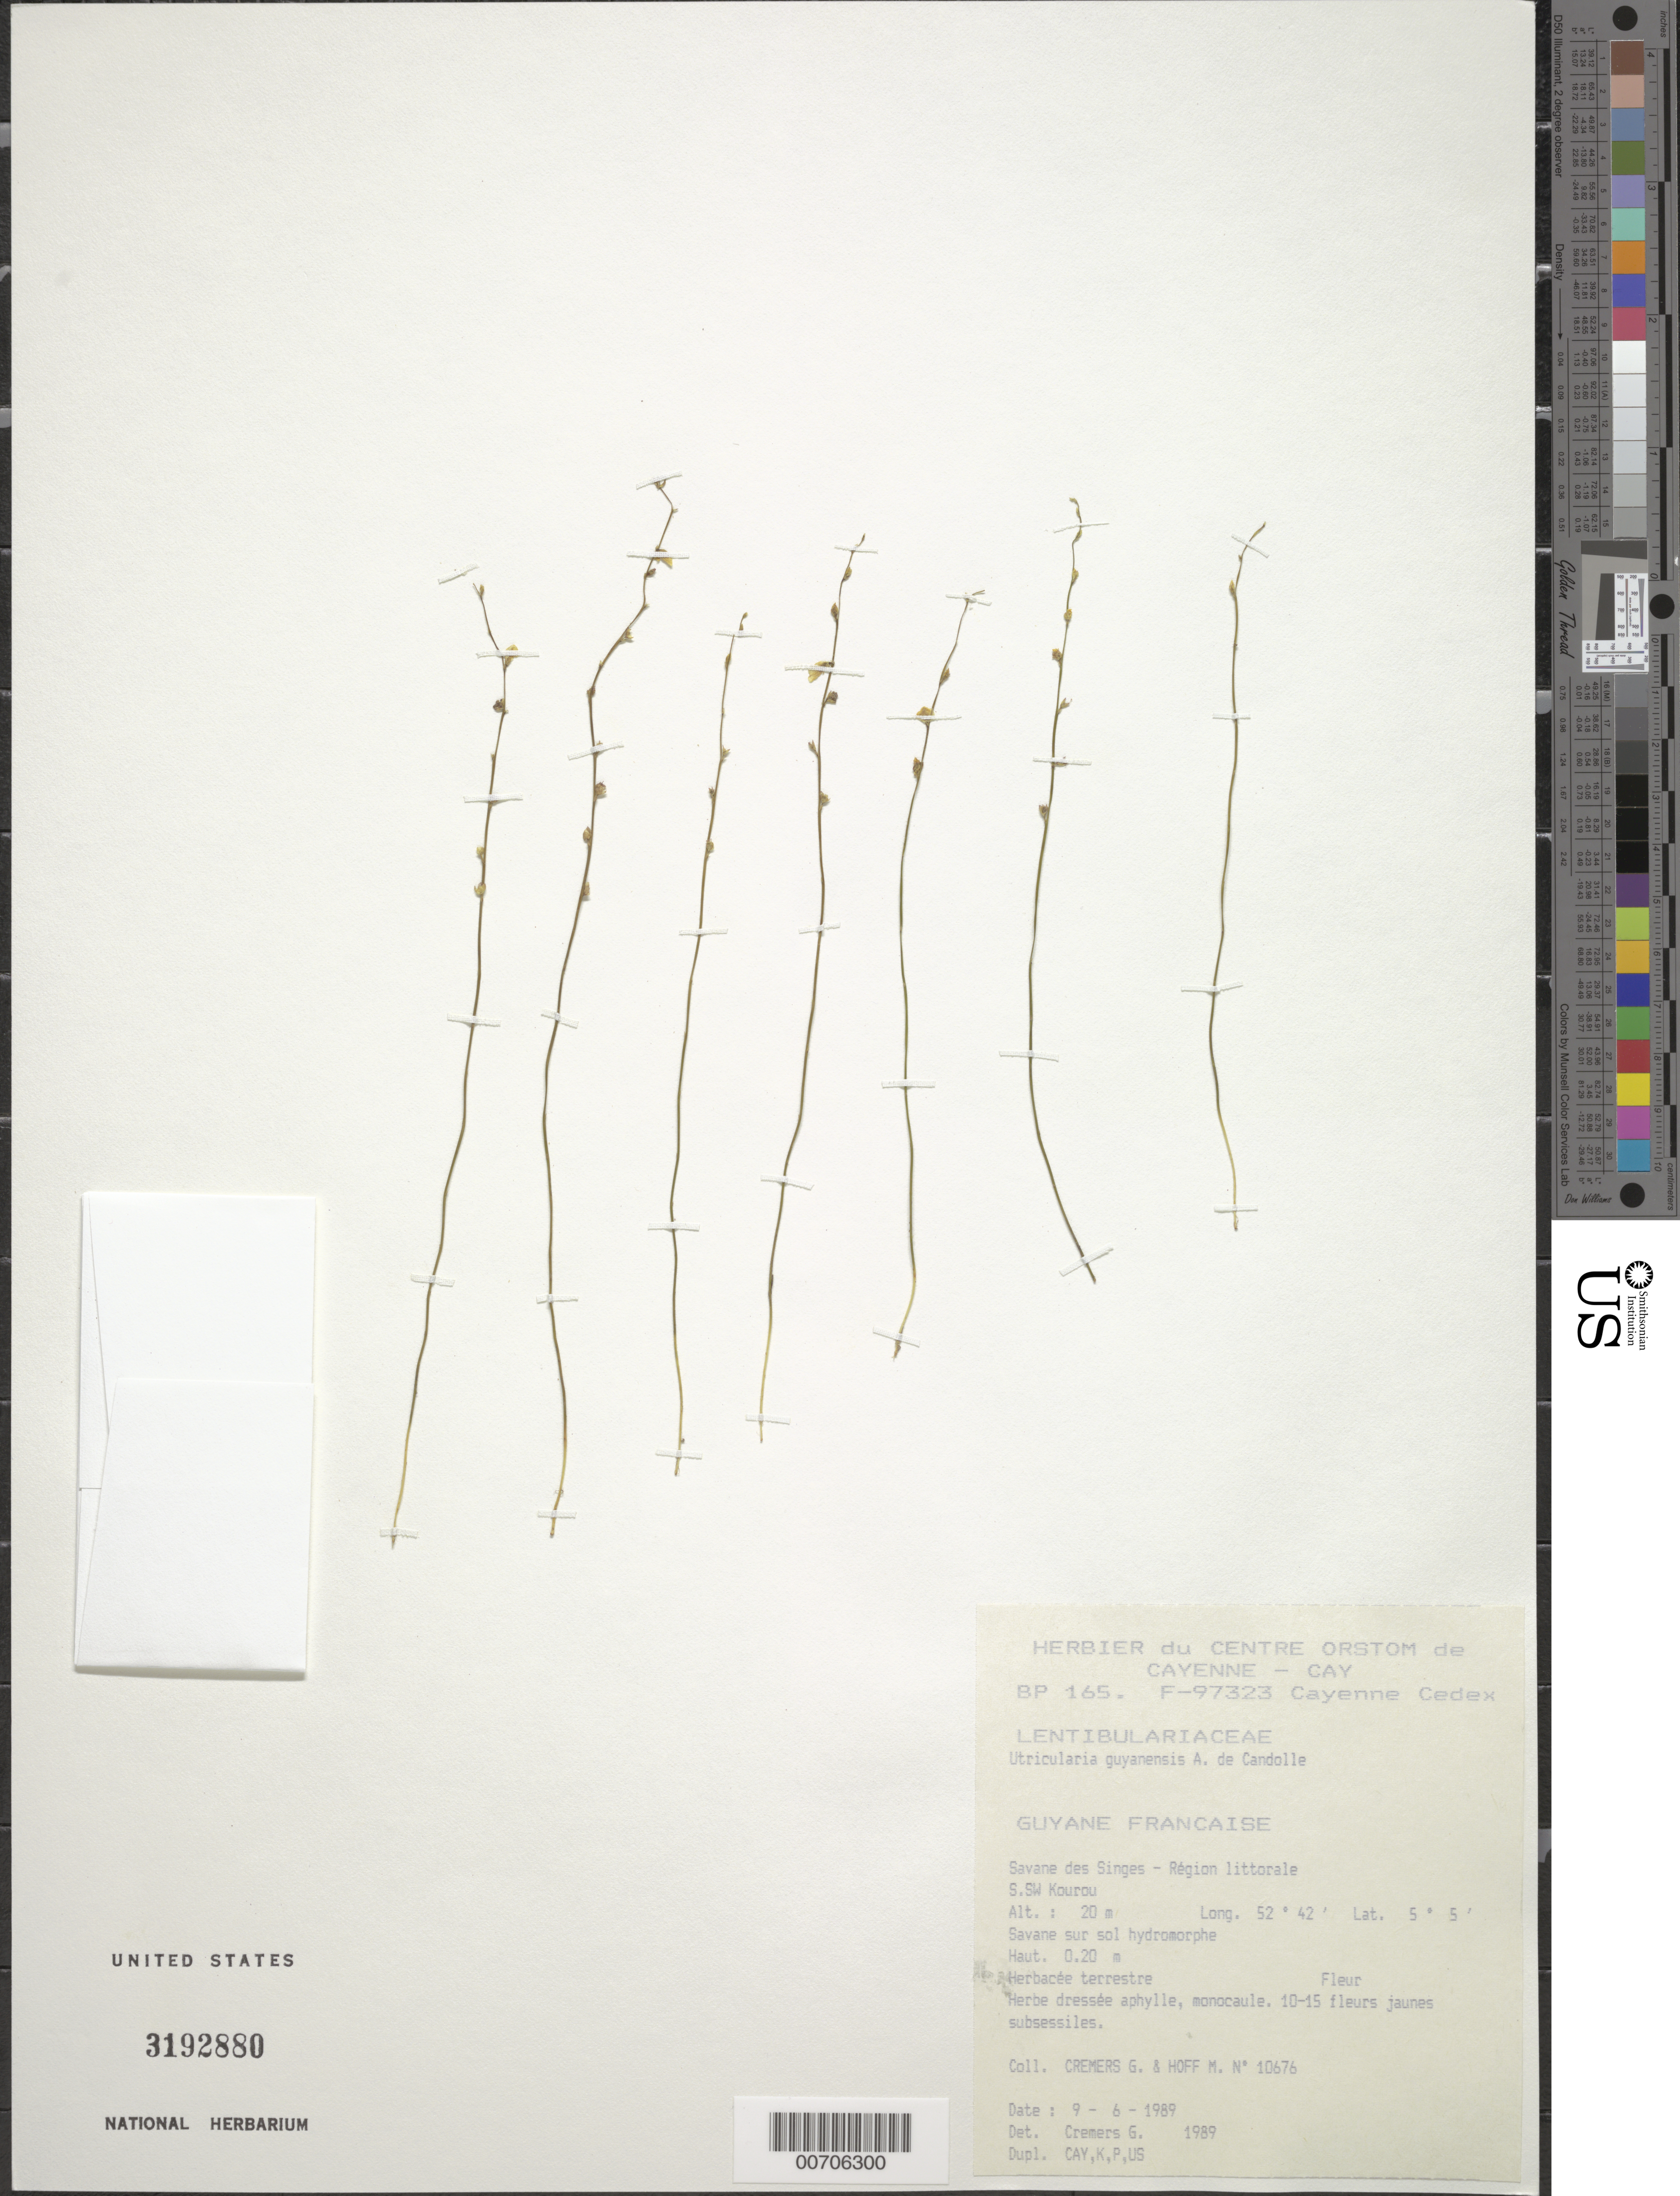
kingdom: Plantae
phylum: Tracheophyta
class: Magnoliopsida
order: Lamiales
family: Lentibulariaceae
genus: Utricularia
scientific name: Utricularia guyanensis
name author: A. DC.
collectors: G. Cremers & M. Hoff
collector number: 10676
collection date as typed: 9-Jun-89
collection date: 1989-06-09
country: French Guiana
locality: Dégrad Saramaca, Bassin du Kourou, SSW Kourou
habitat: Savane sur sol hydromorphe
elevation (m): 20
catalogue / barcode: US 3192880